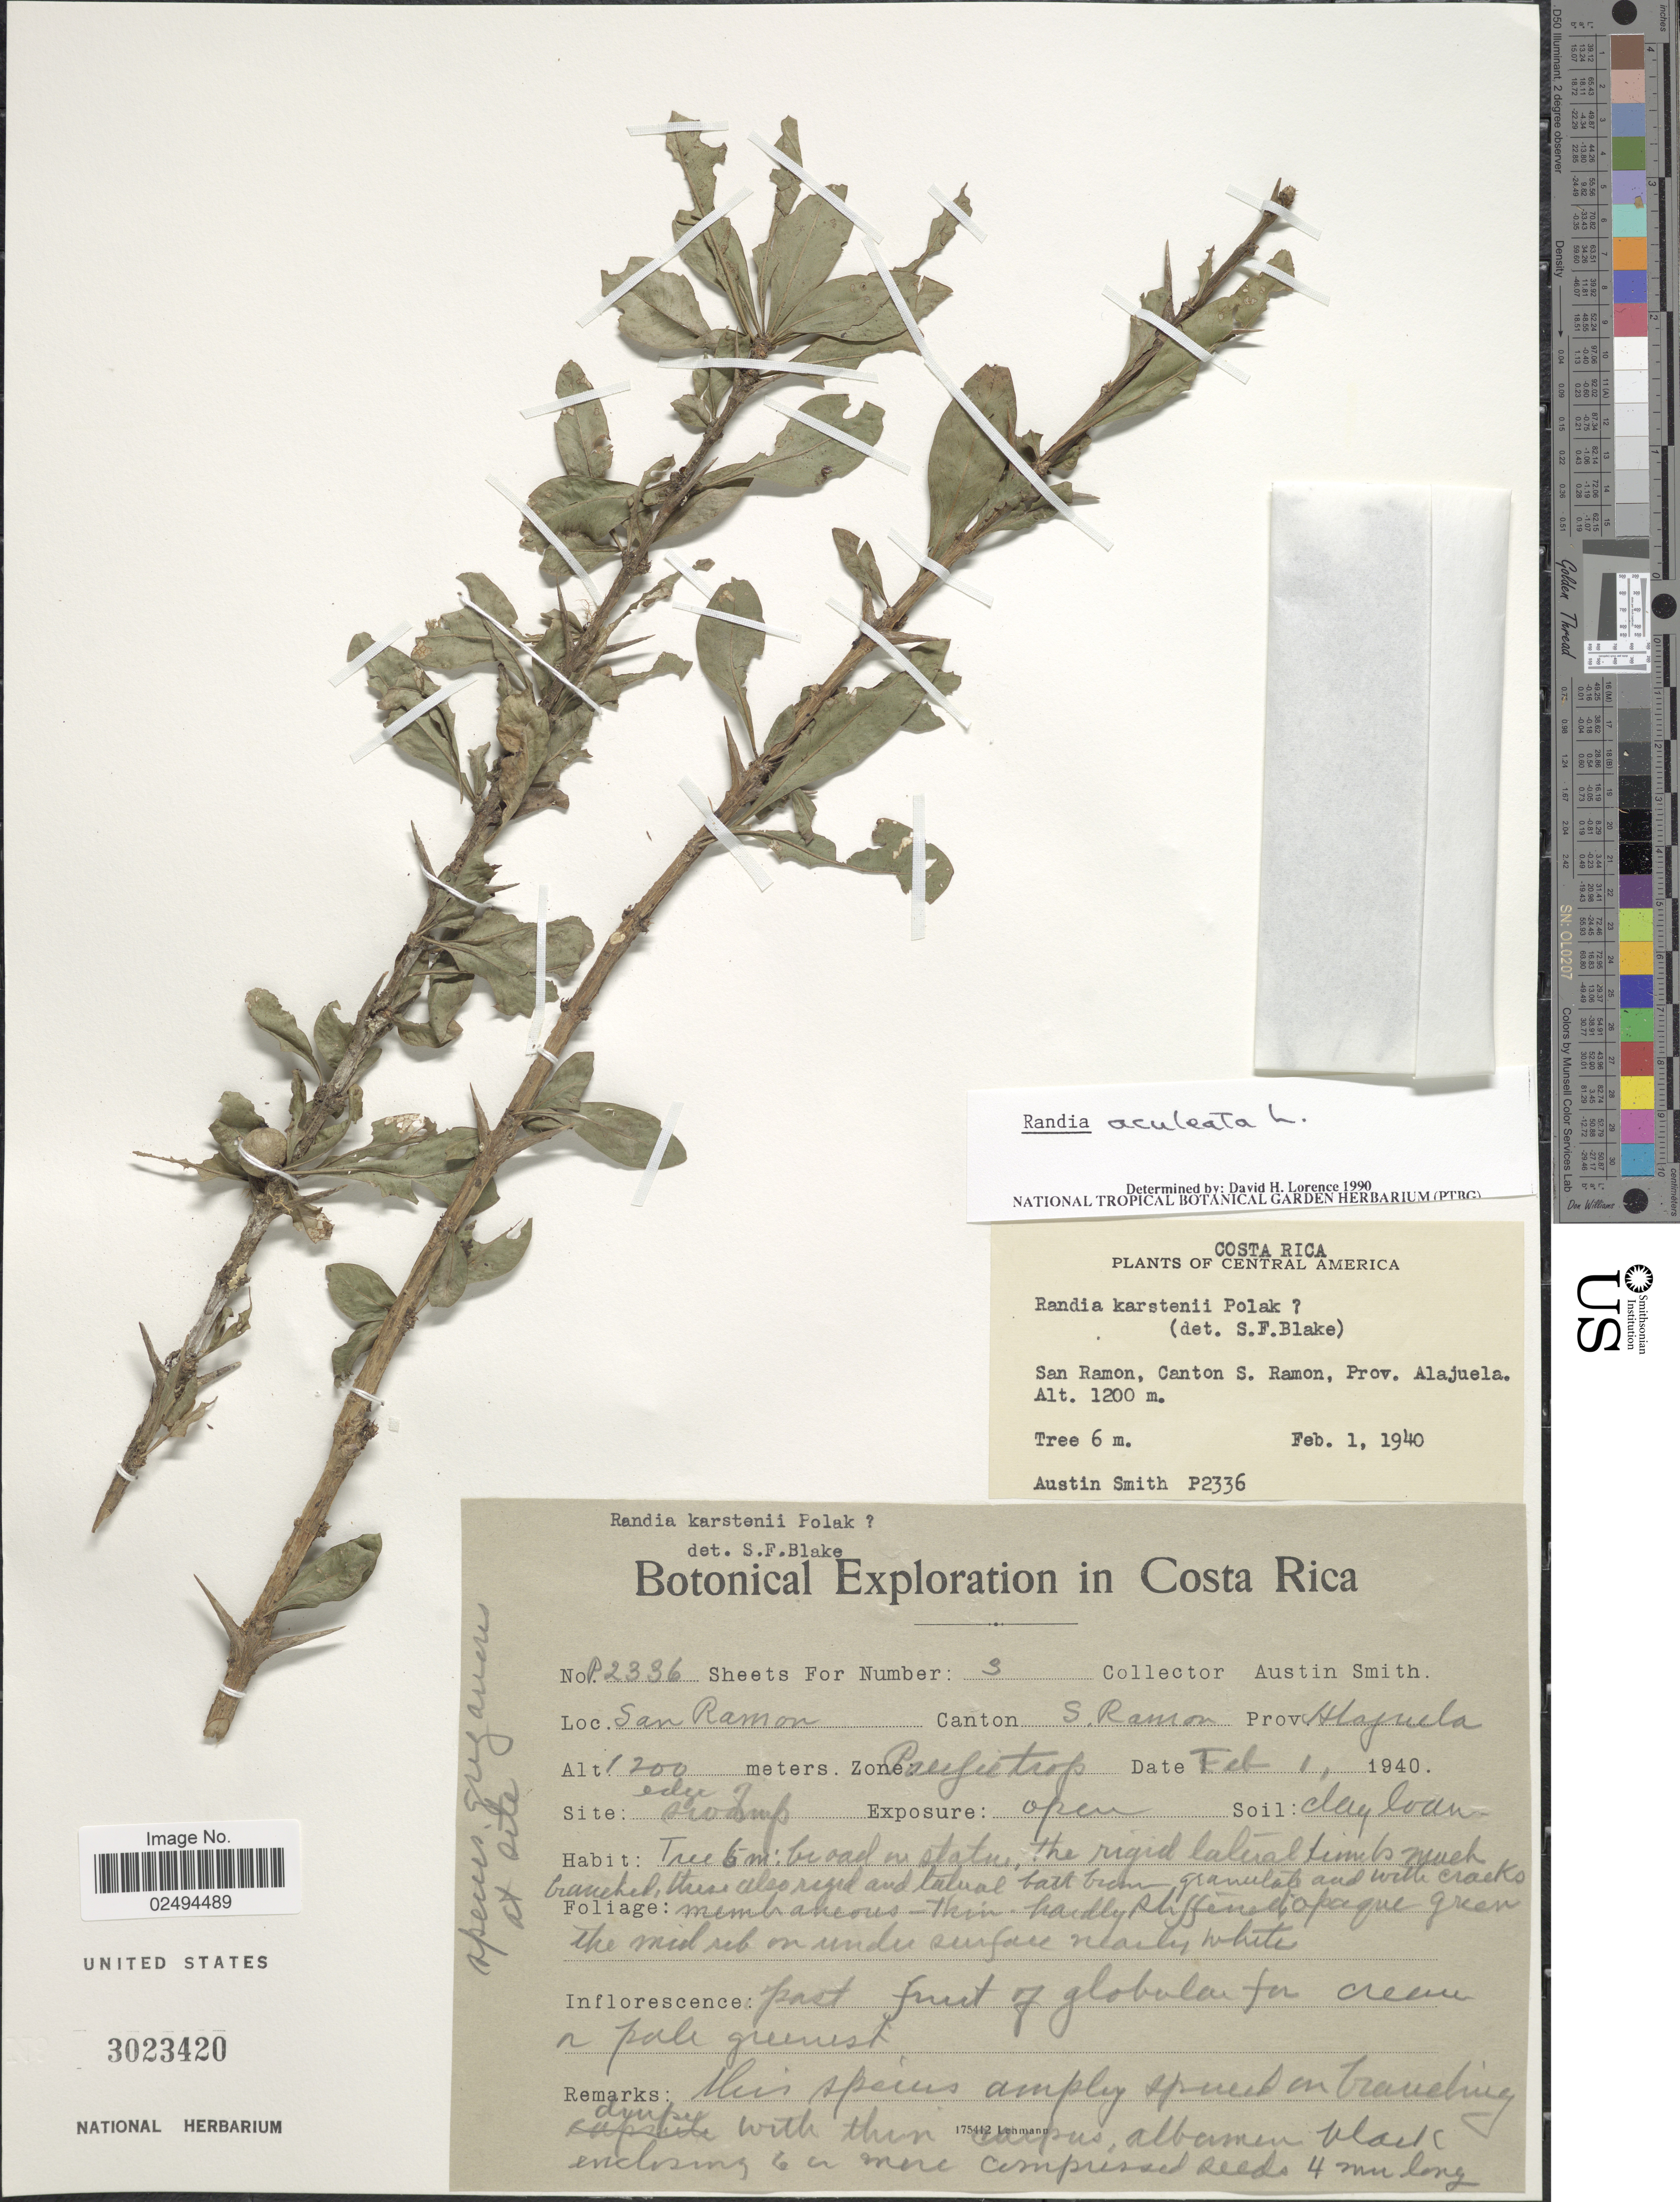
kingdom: Plantae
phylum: Tracheophyta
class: Magnoliopsida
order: Gentianales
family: Rubiaceae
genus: Randia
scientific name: Randia aculeata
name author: L.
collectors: Aust P. Smith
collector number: P2336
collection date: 1940-02-01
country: Costa Rica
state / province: Alajuela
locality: San Ramon, Canton San Ramon, Prov. Alajuela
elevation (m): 1200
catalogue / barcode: US 3023420